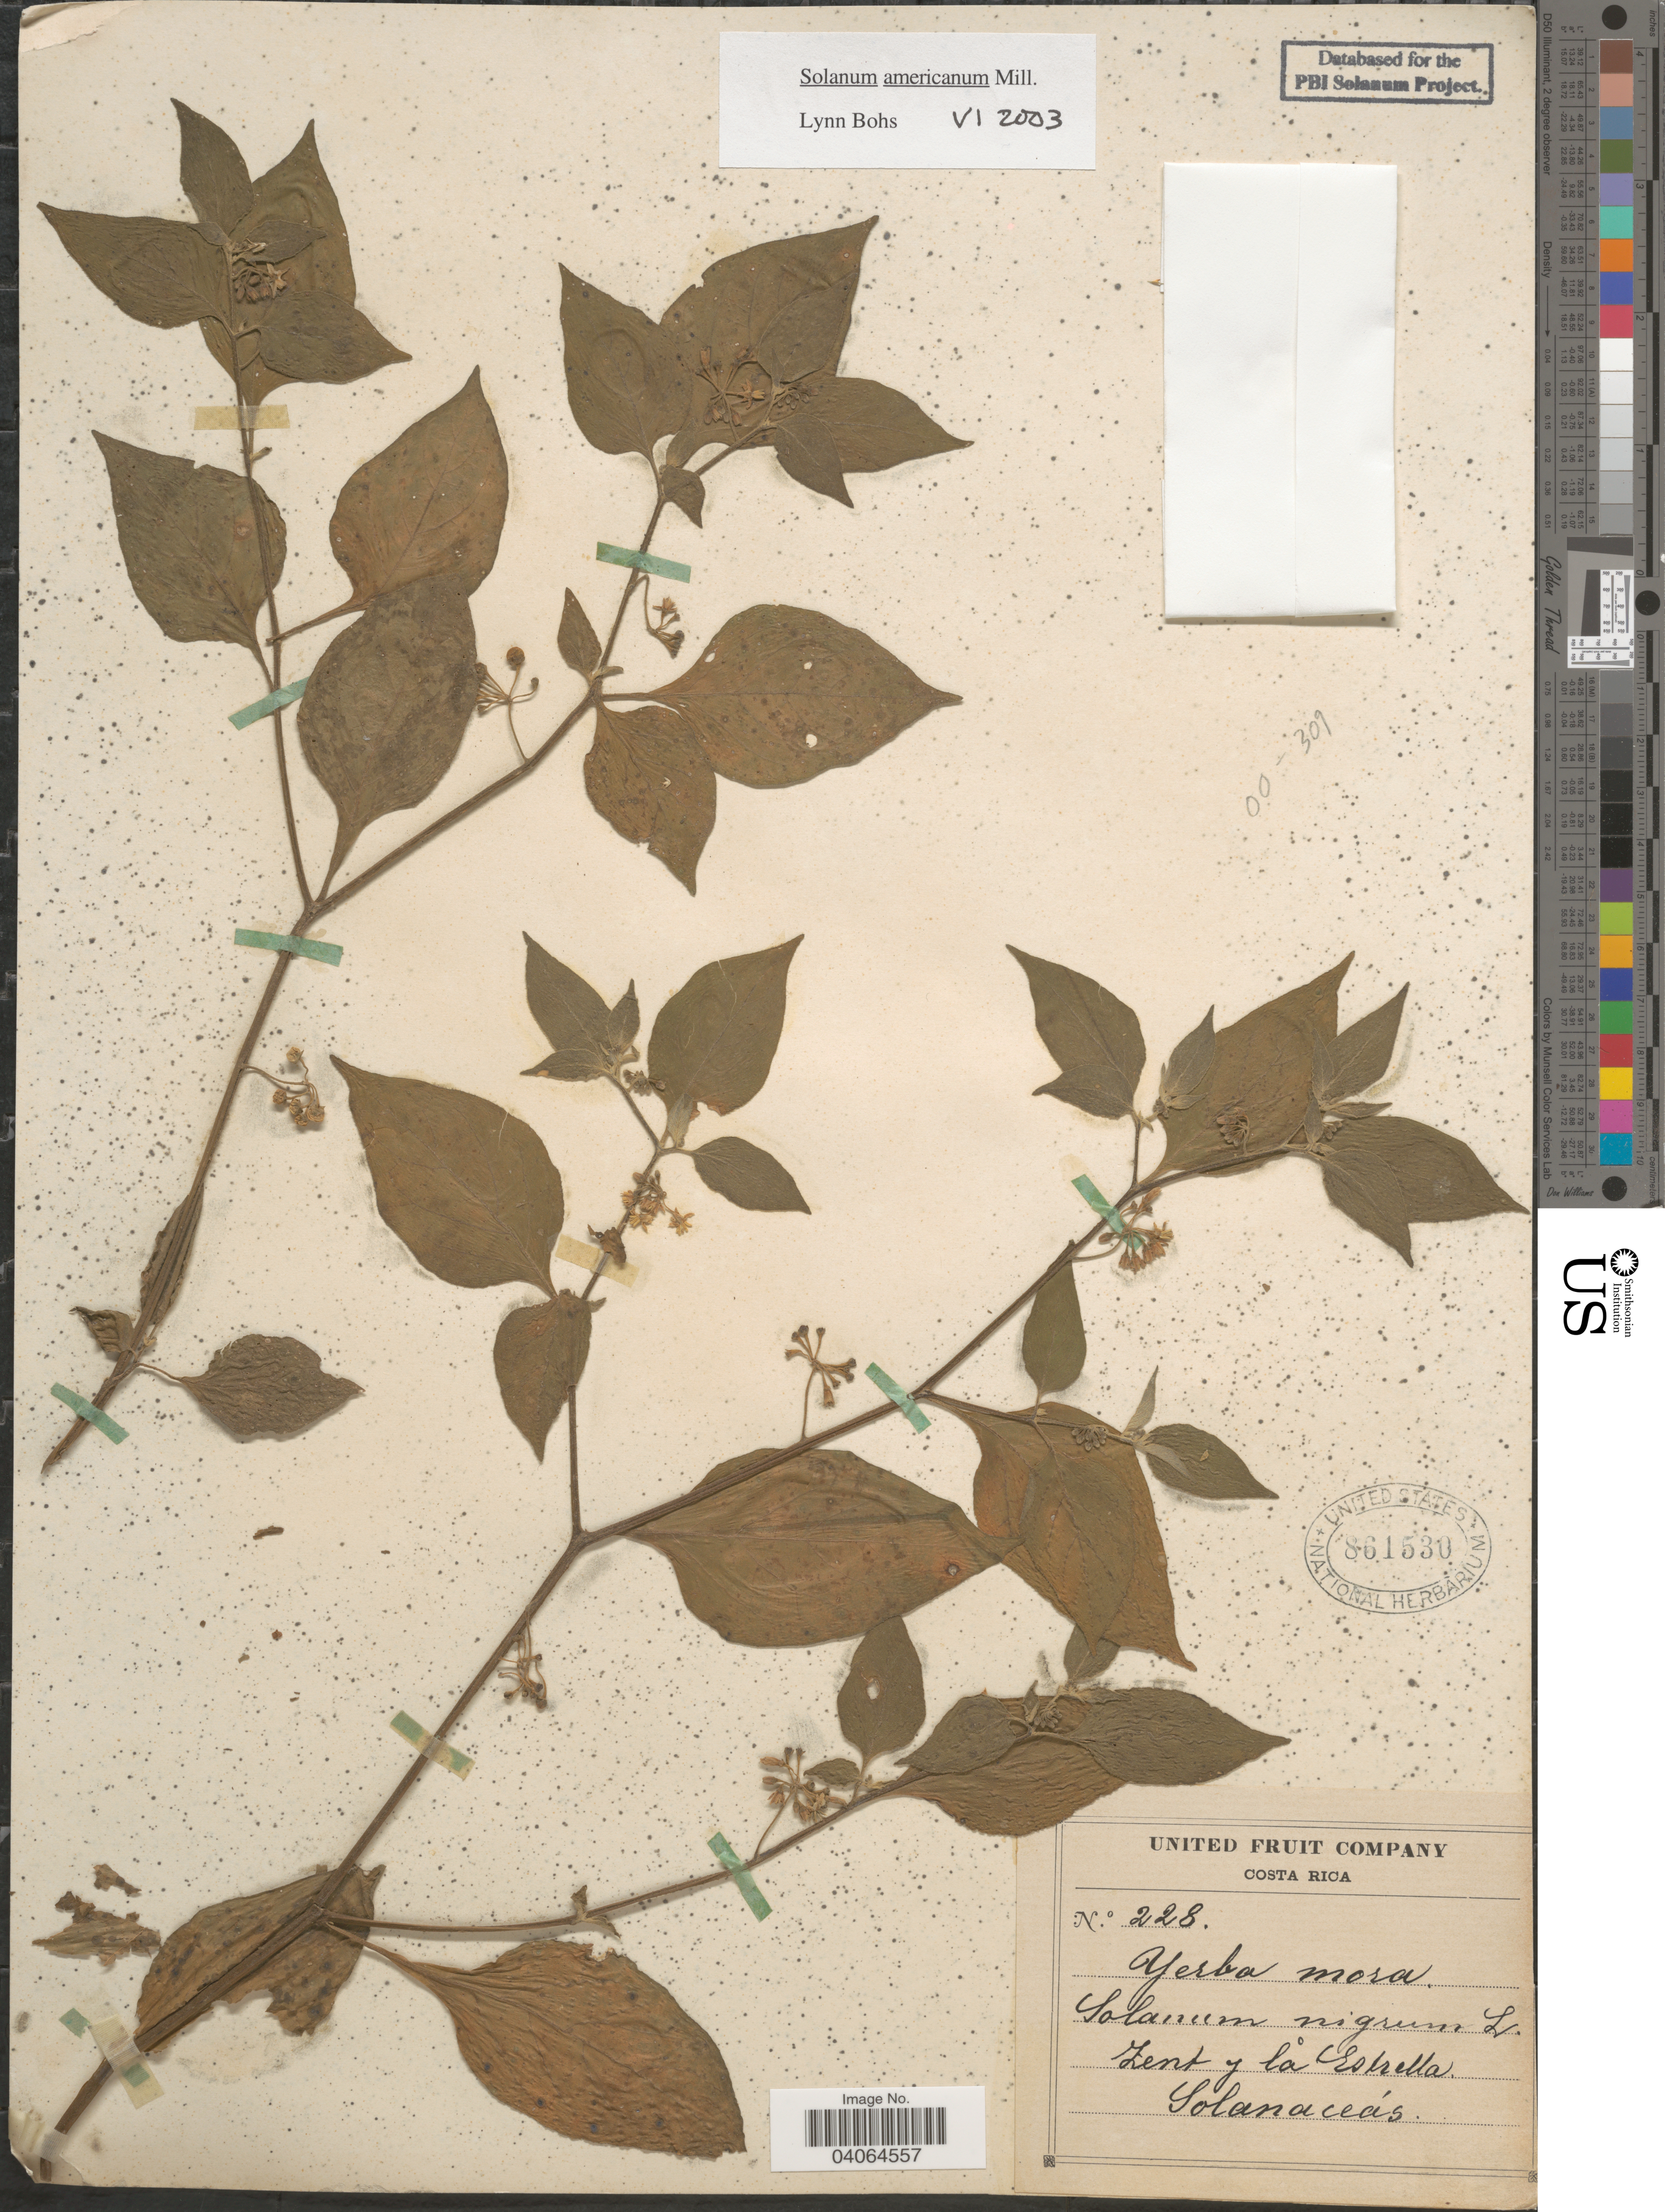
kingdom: Plantae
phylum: Tracheophyta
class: Magnoliopsida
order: Solanales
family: Solanaceae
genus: Solanum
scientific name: Solanum americanum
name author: Mill.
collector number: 228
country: Costa Rica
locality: Zent y lå Estrella.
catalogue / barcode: US 861530